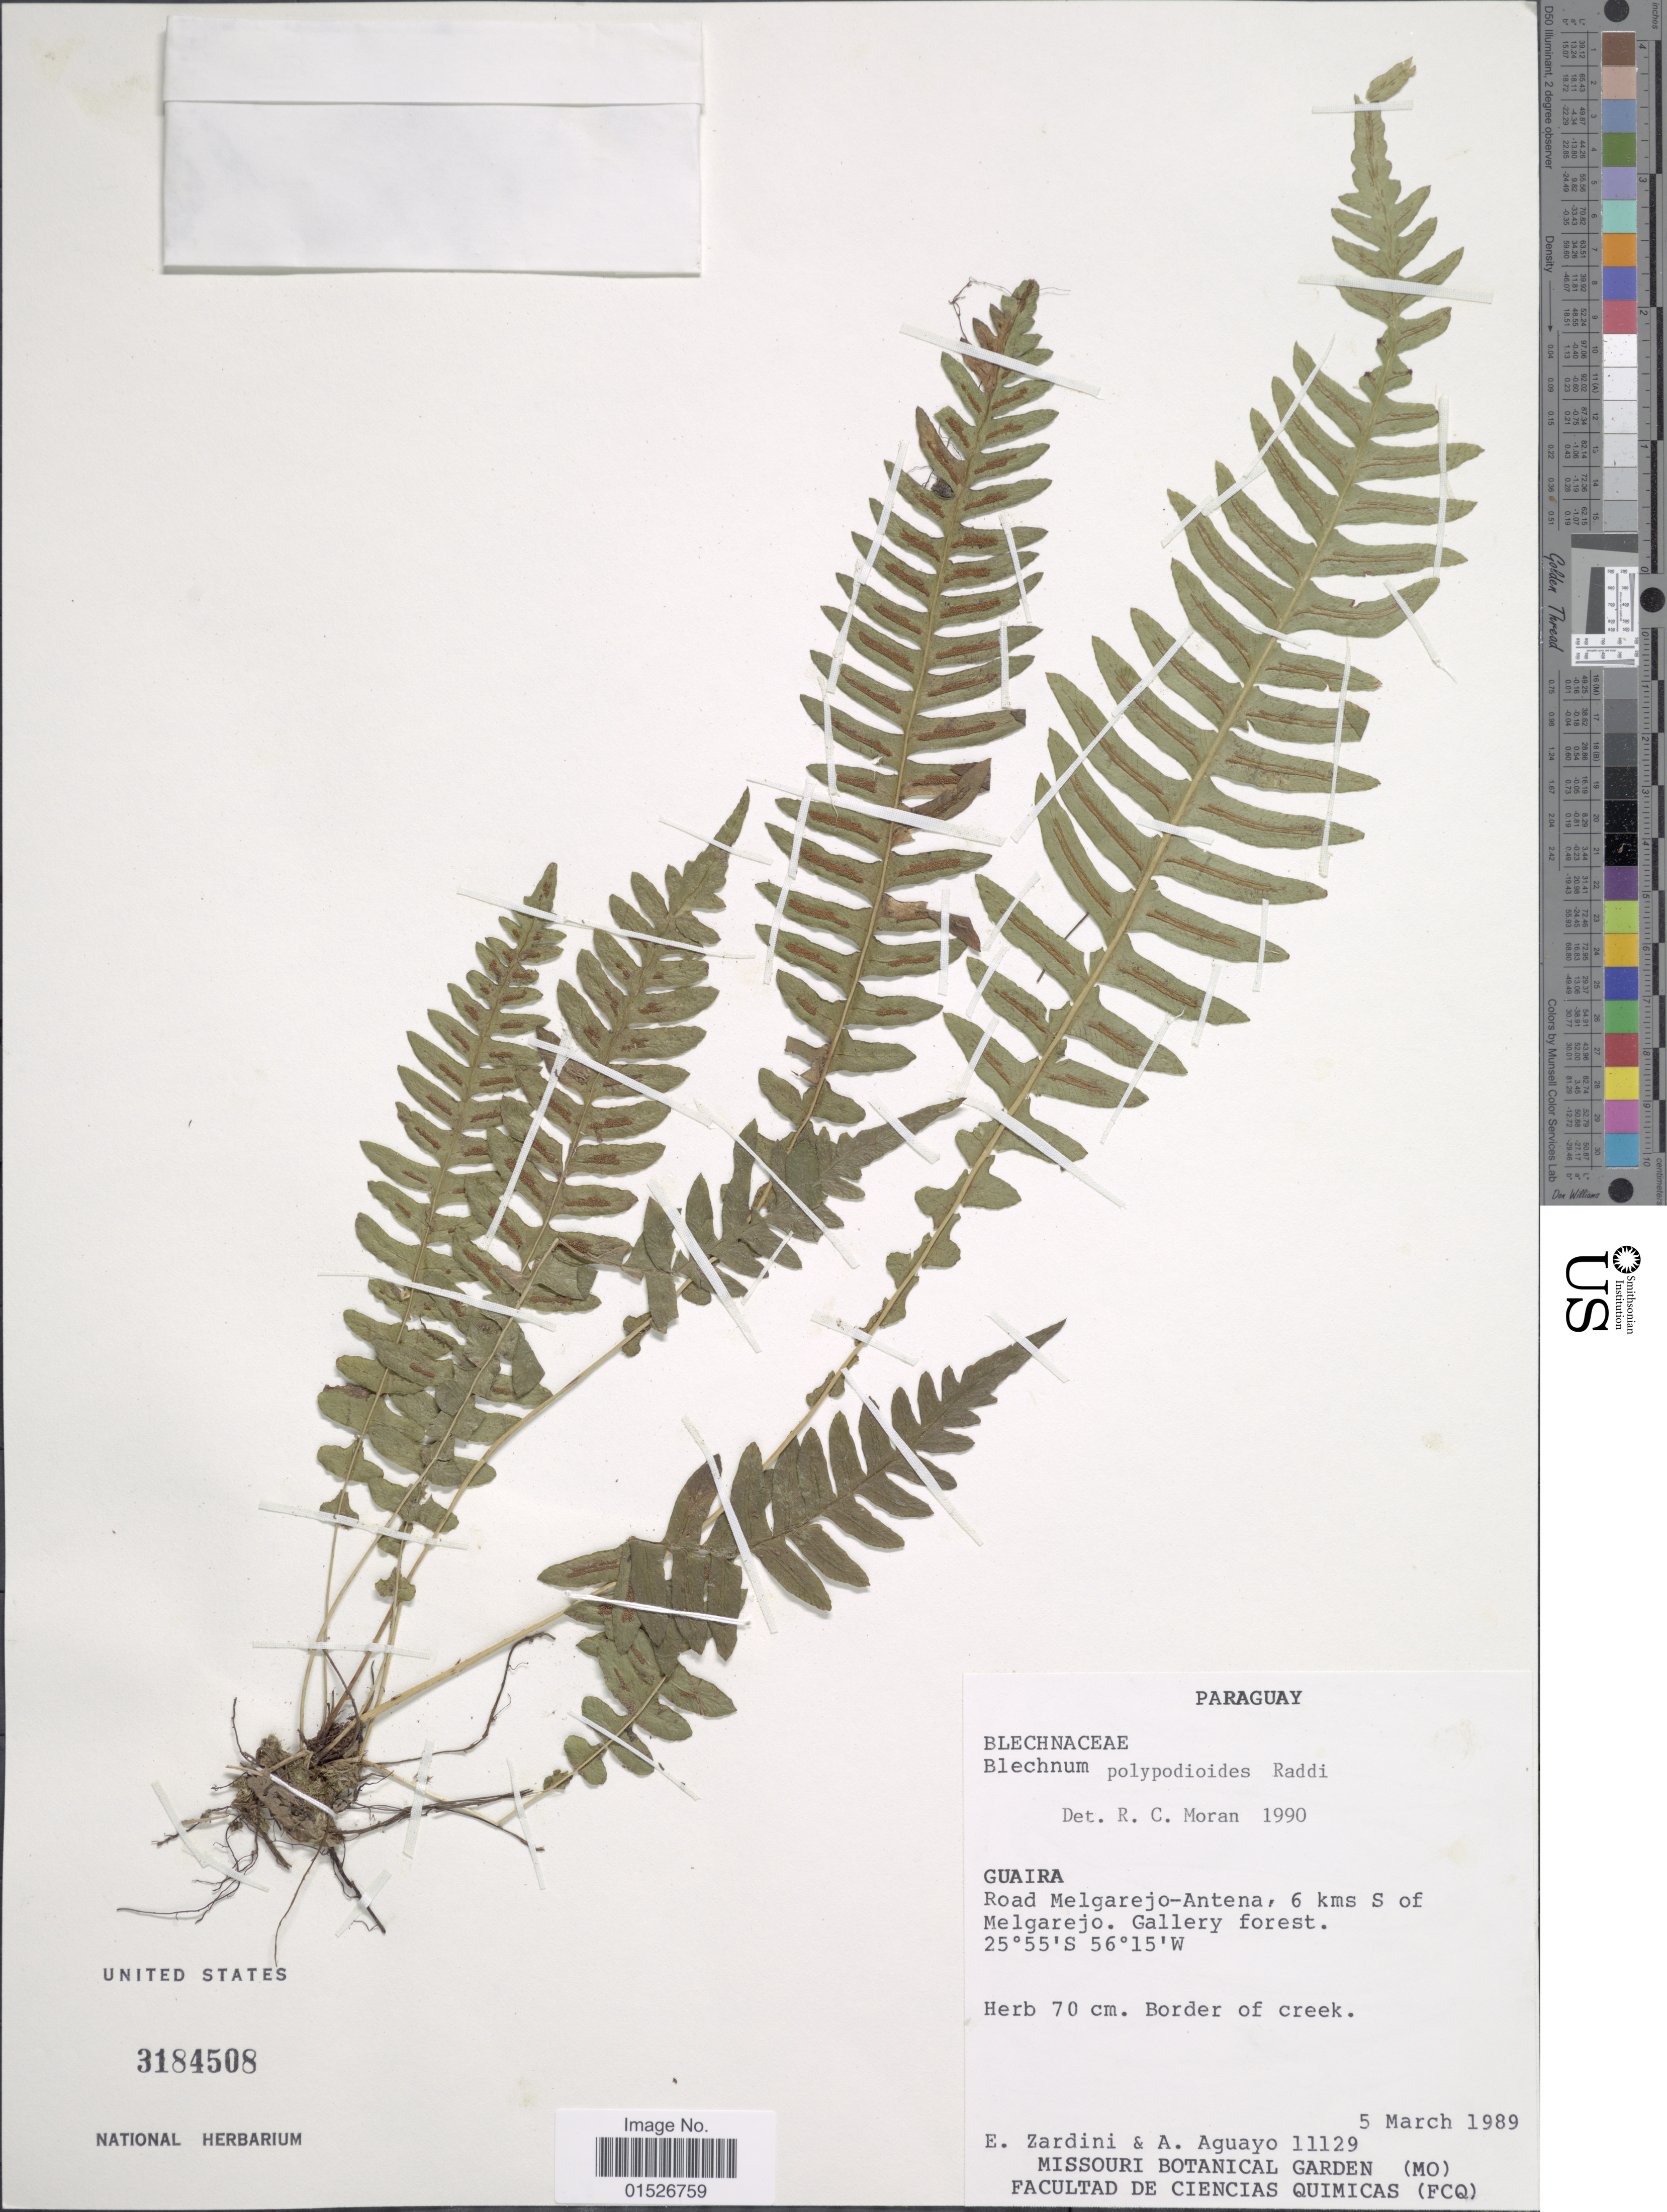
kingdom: Plantae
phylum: Tracheophyta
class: Polypodiopsida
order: Polypodiales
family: Blechnaceae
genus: Blechnum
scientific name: Blechnum polypodioides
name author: Raddi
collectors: E. M. Zardini & A. Aguayo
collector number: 11129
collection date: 1989-03-05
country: Paraguay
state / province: Guaira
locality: Road to Melgarejo-Antena, 6 kms S of Melgarejo.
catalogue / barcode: US 3184508